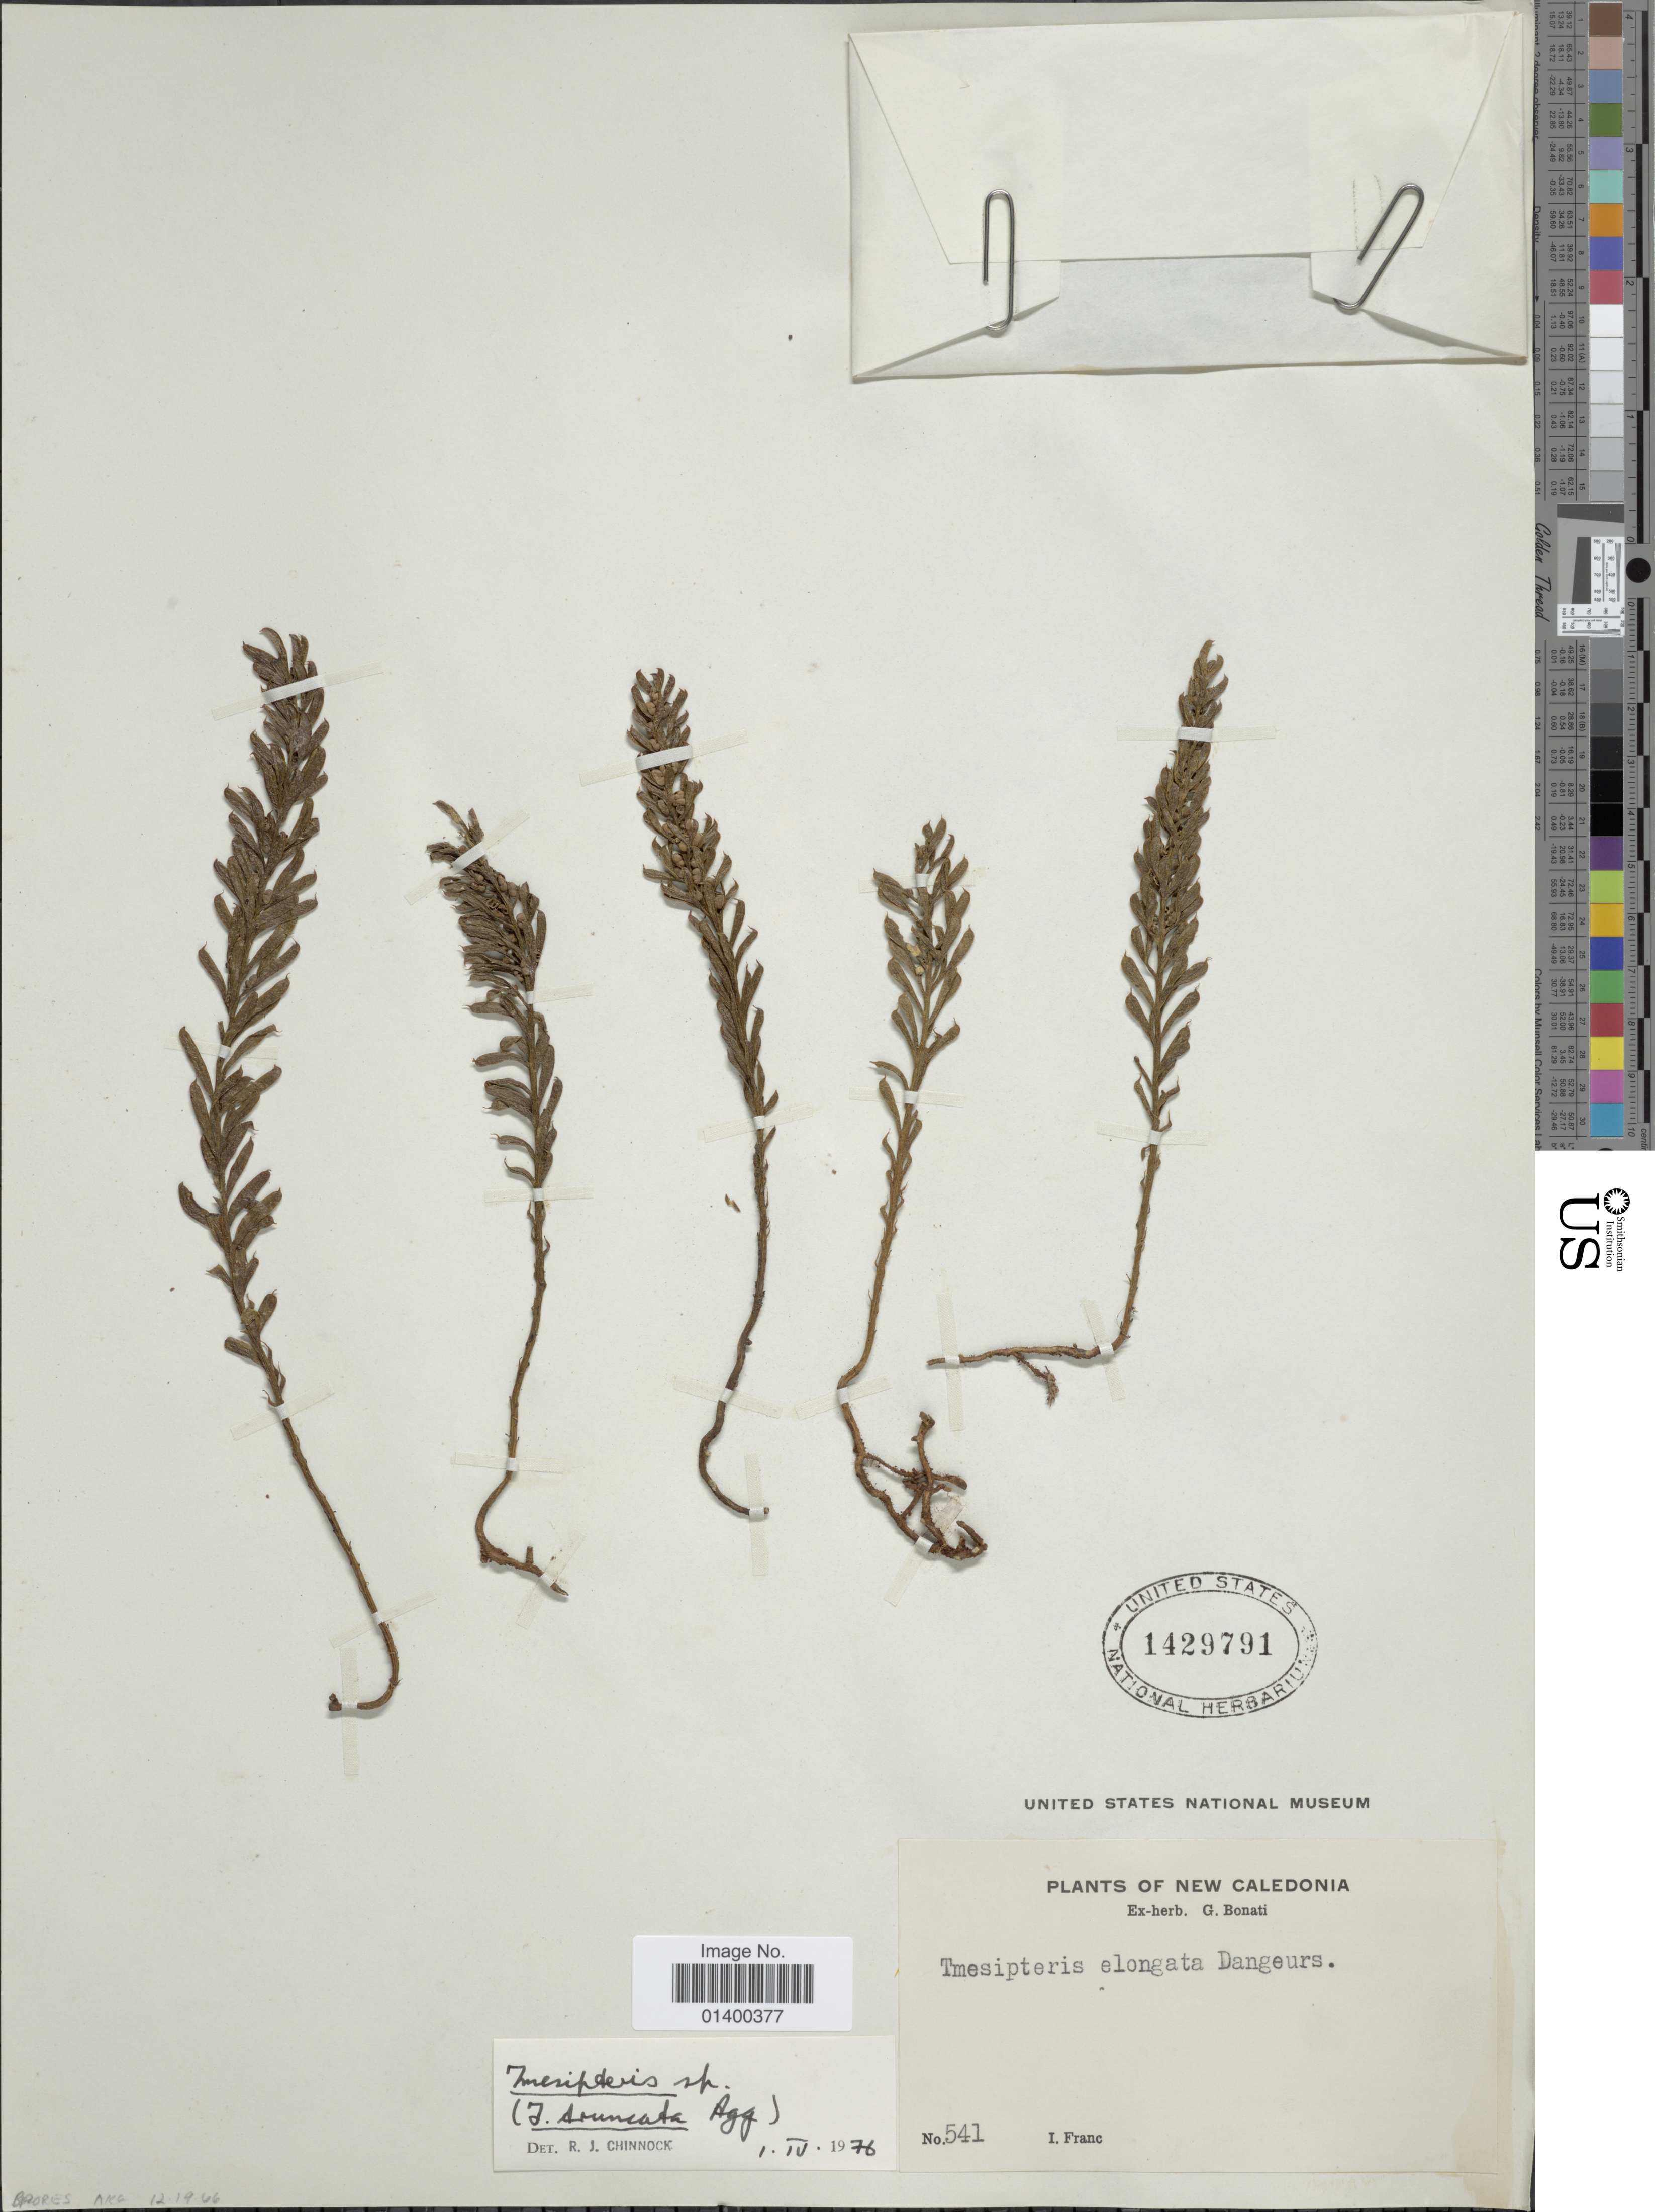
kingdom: Plantae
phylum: Tracheophyta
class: Polypodiopsida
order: Psilotales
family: Psilotaceae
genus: Tmesipteris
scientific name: Tmesipteris sp.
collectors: I. Franc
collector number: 541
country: New Caledonia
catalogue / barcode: US 1429791